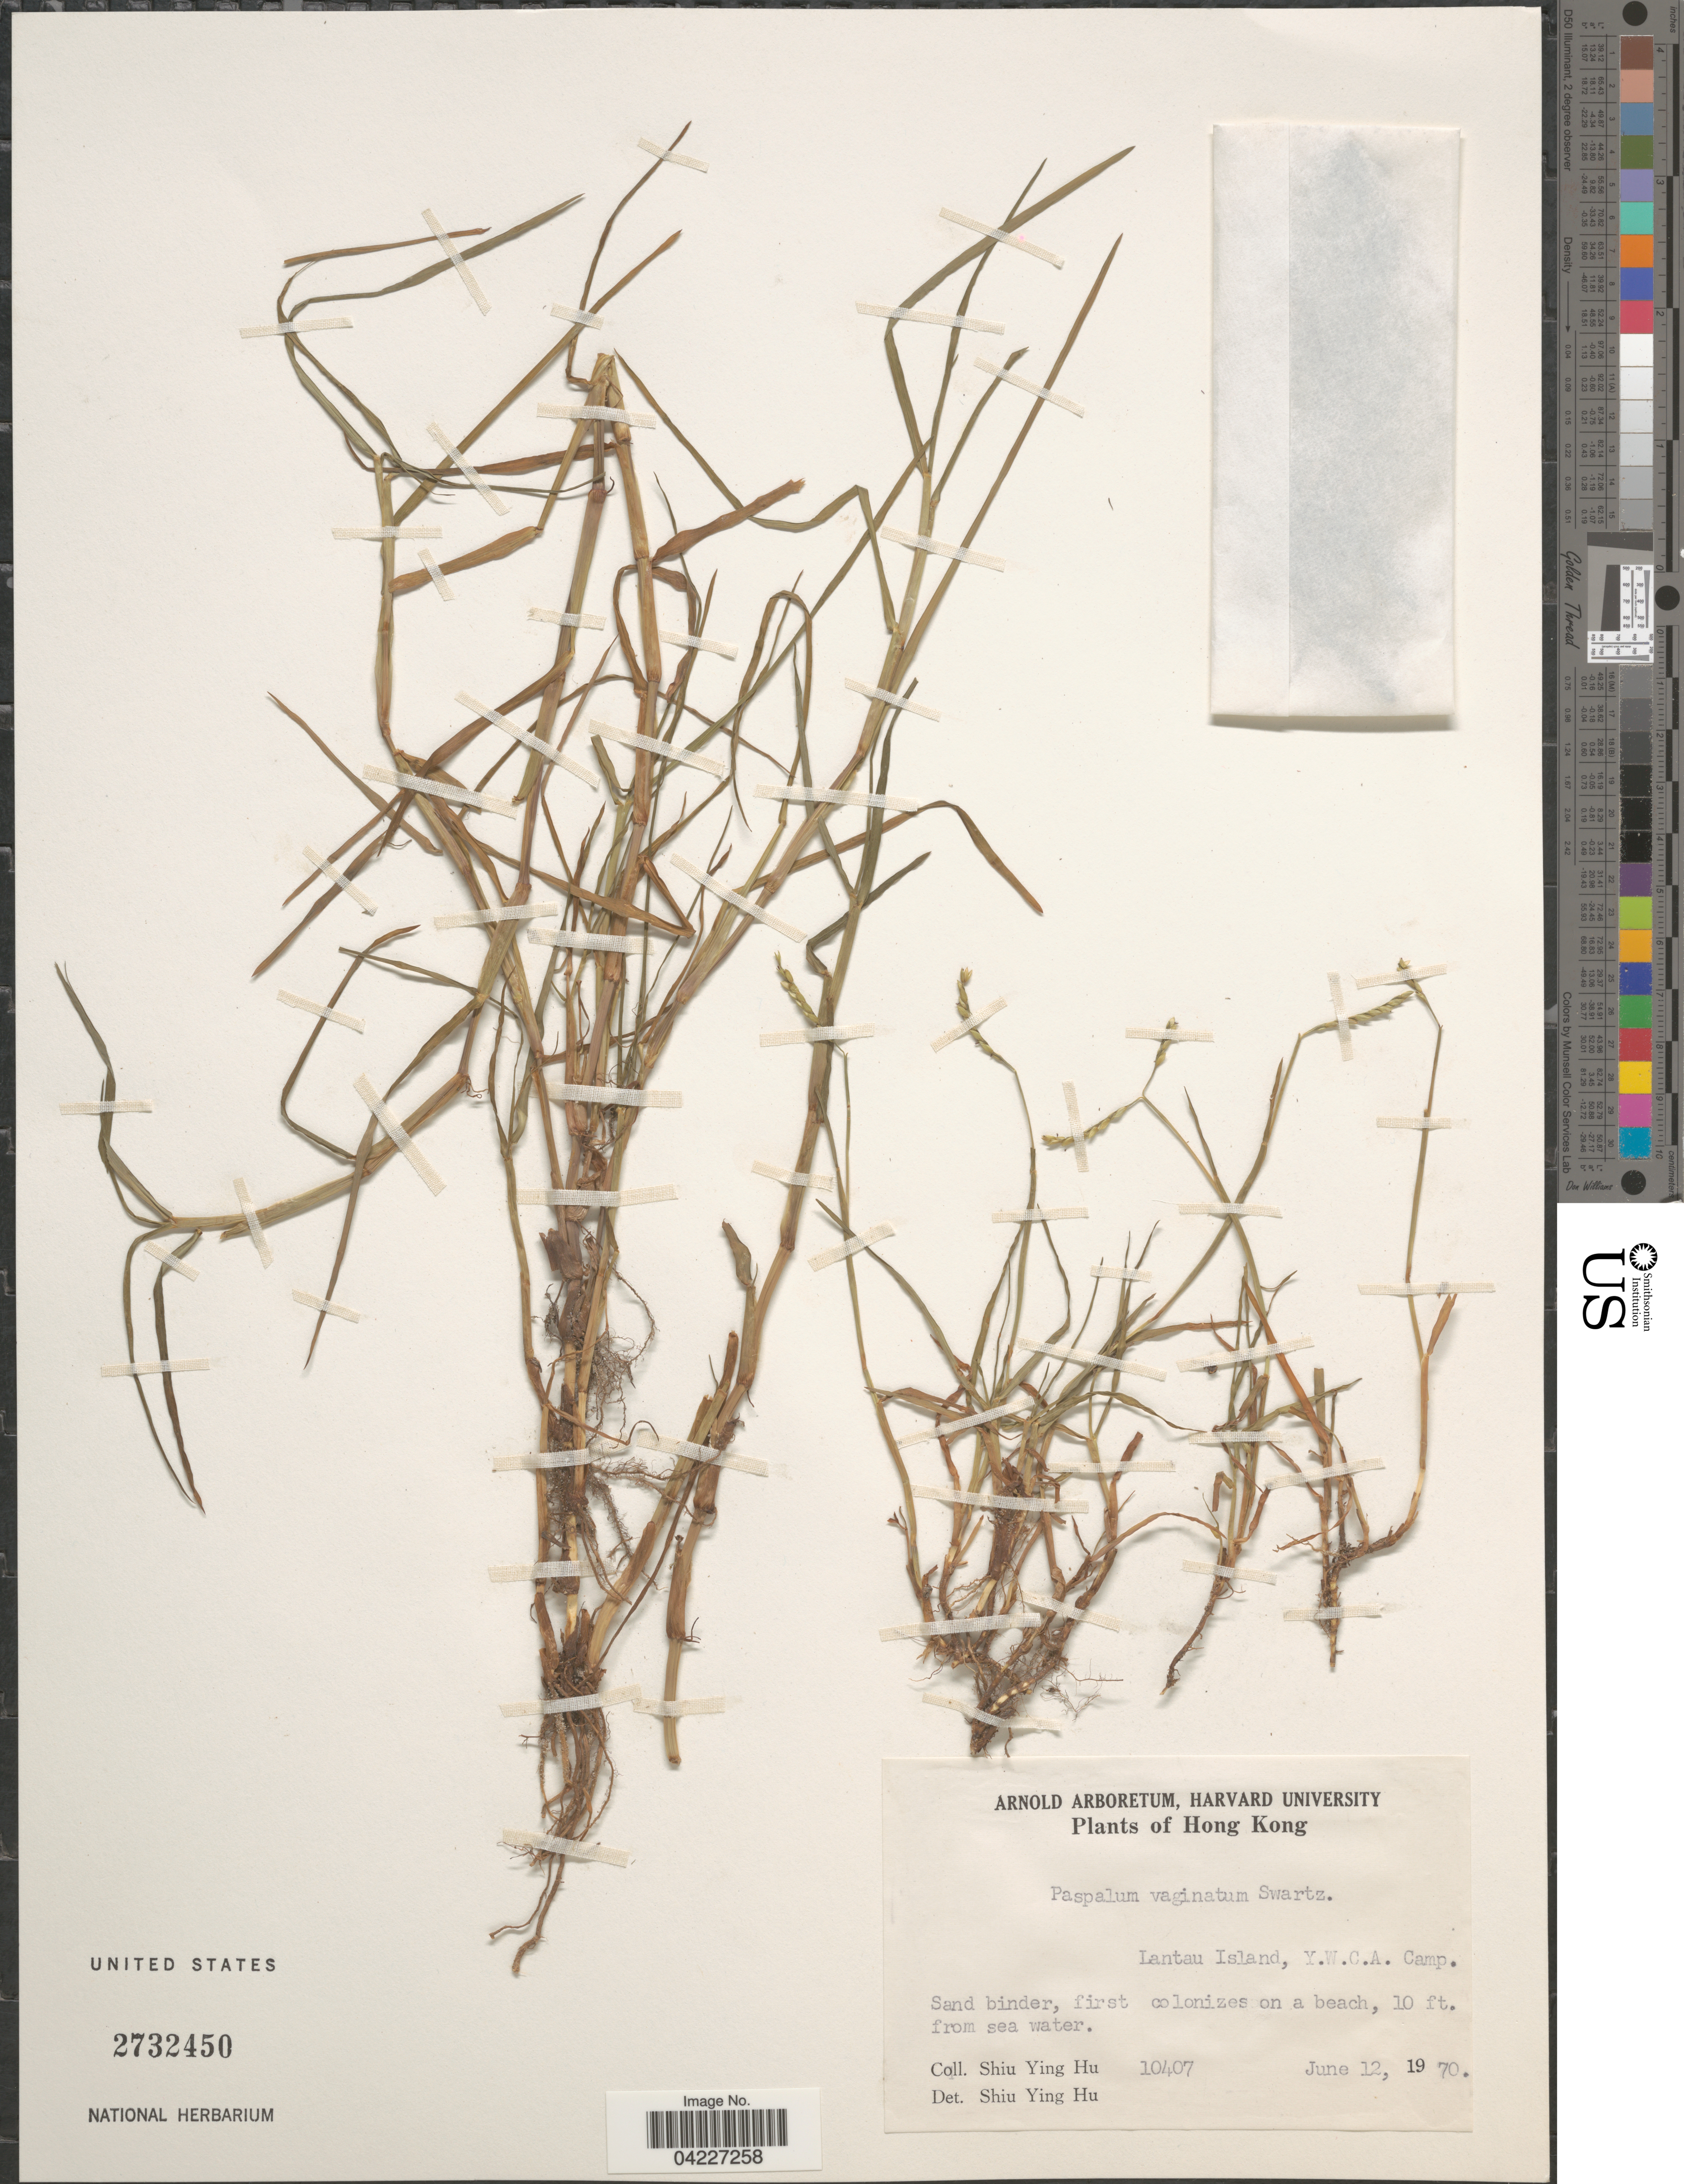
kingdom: Plantae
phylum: Tracheophyta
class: Liliopsida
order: Poales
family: Poaceae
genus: Paspalum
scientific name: Paspalum distichum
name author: L.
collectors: S. Y. Hu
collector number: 10407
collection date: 1970-06-12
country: China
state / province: Hong Kong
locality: Lantau Island, Y.W.C.A. Camp.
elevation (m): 3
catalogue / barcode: US 2732450